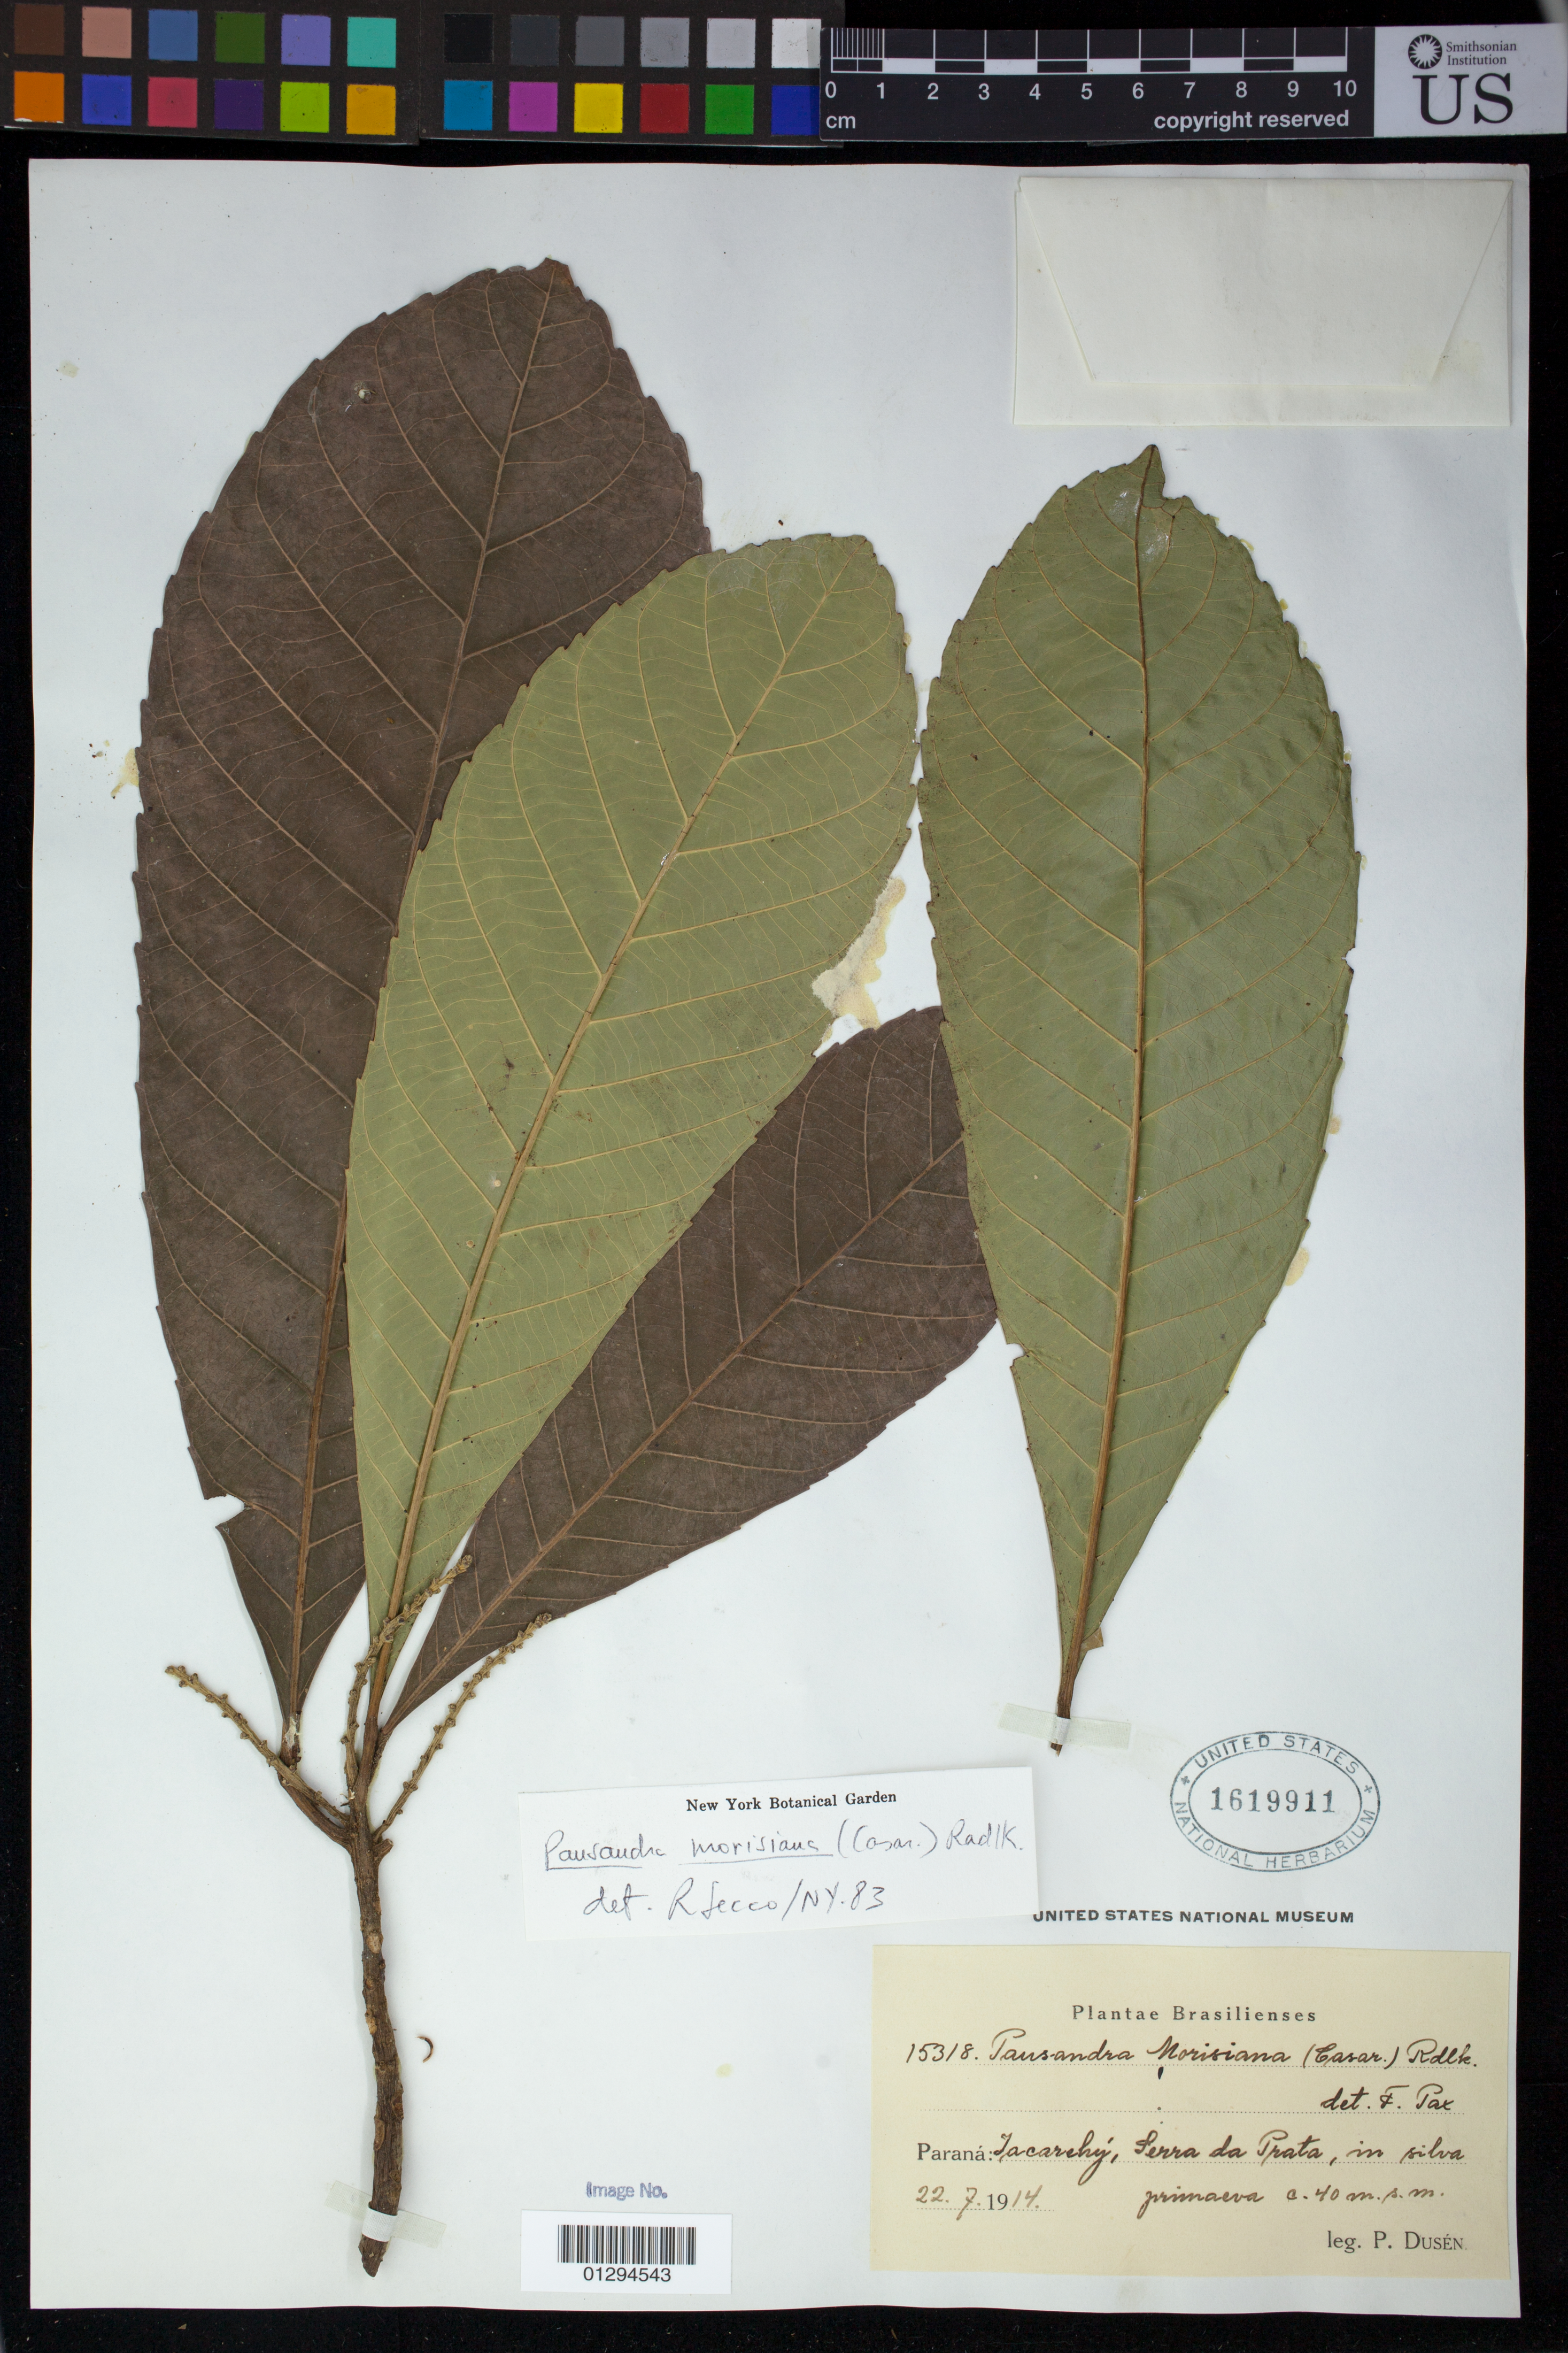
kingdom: Plantae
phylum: Tracheophyta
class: Magnoliopsida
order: Malpighiales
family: Euphorbiaceae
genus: Pausandra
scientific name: Pausandra morisiana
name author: (Casar.) Radlk.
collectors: P. Dusén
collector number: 15318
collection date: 1914-07-22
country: Brazil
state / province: Parana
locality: Jacarehy, Serra da Prata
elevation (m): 40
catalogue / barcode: US 1619911